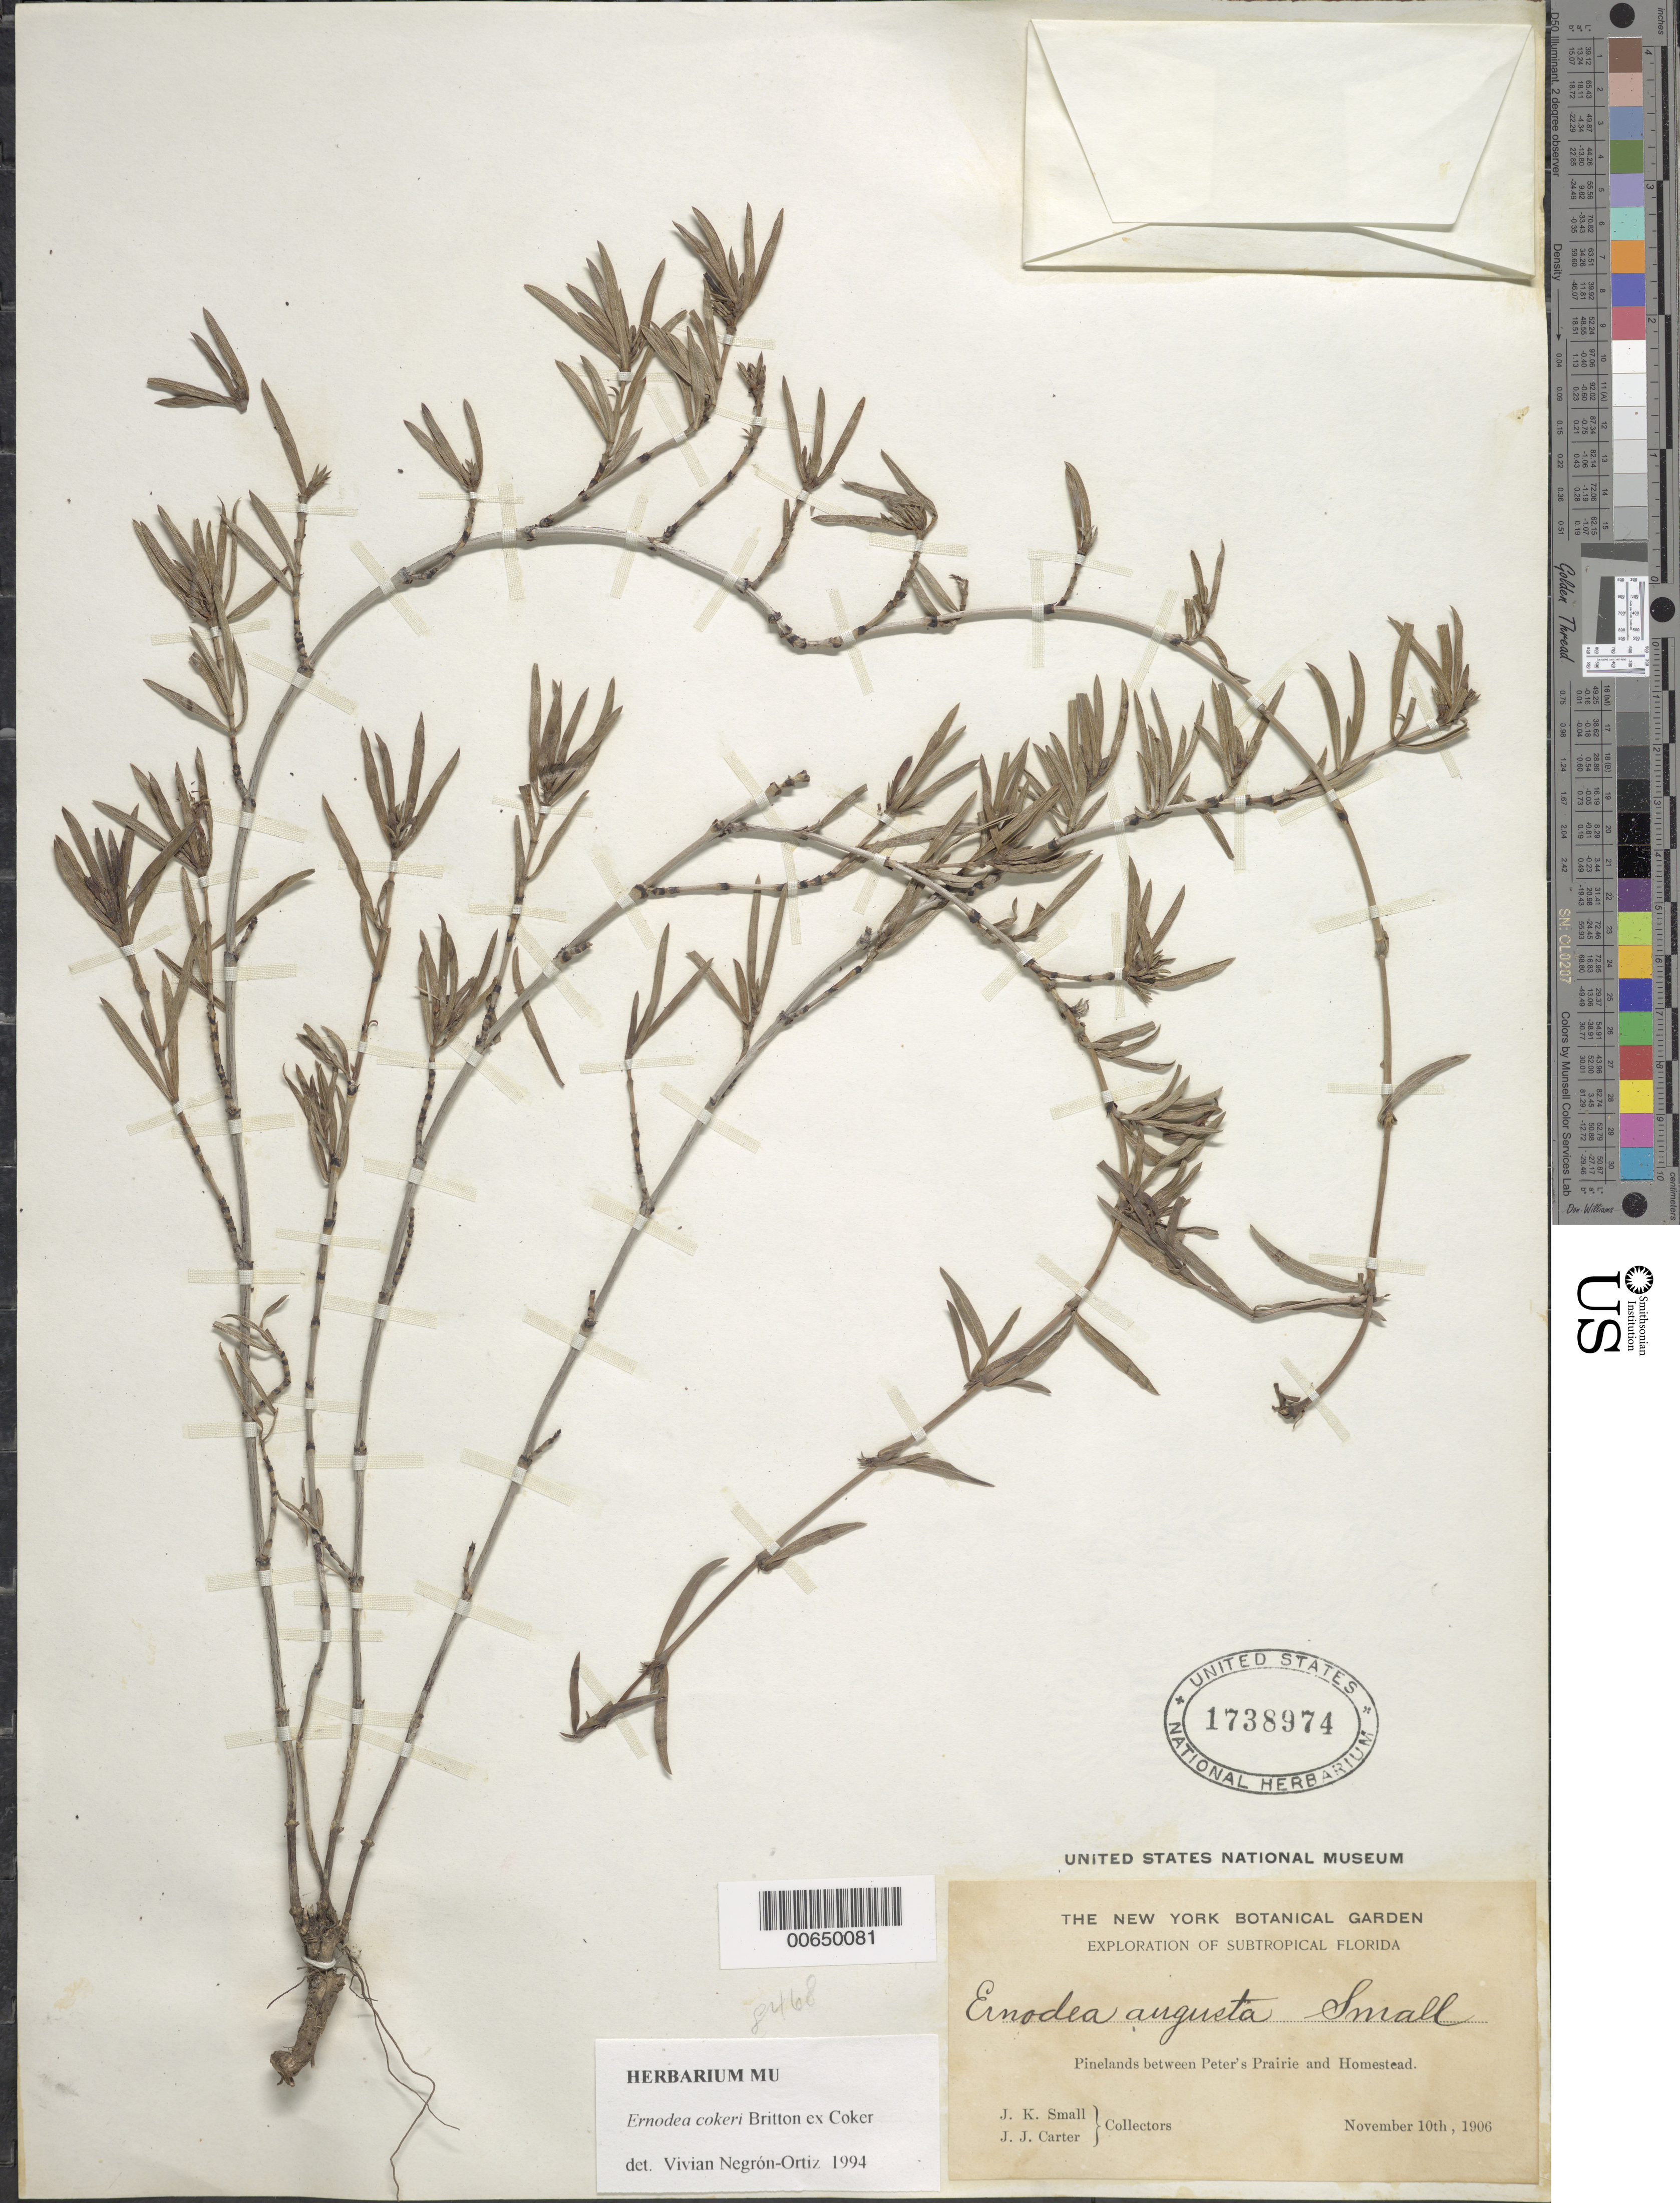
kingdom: Plantae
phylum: Tracheophyta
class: Magnoliopsida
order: Gentianales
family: Rubiaceae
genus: Ernodea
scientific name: Ernodea cokeri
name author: Britton ex Coker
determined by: Negrón-Ortiz, V.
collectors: J. K. Small & J. J. Carter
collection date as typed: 11 Oct 1906 or 10 Nov 1906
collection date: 1906-10-11 or 1906-11-10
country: United States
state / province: Florida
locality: Between Peter's Prairie and Homestead.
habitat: Pinelands.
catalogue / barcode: US 1738974